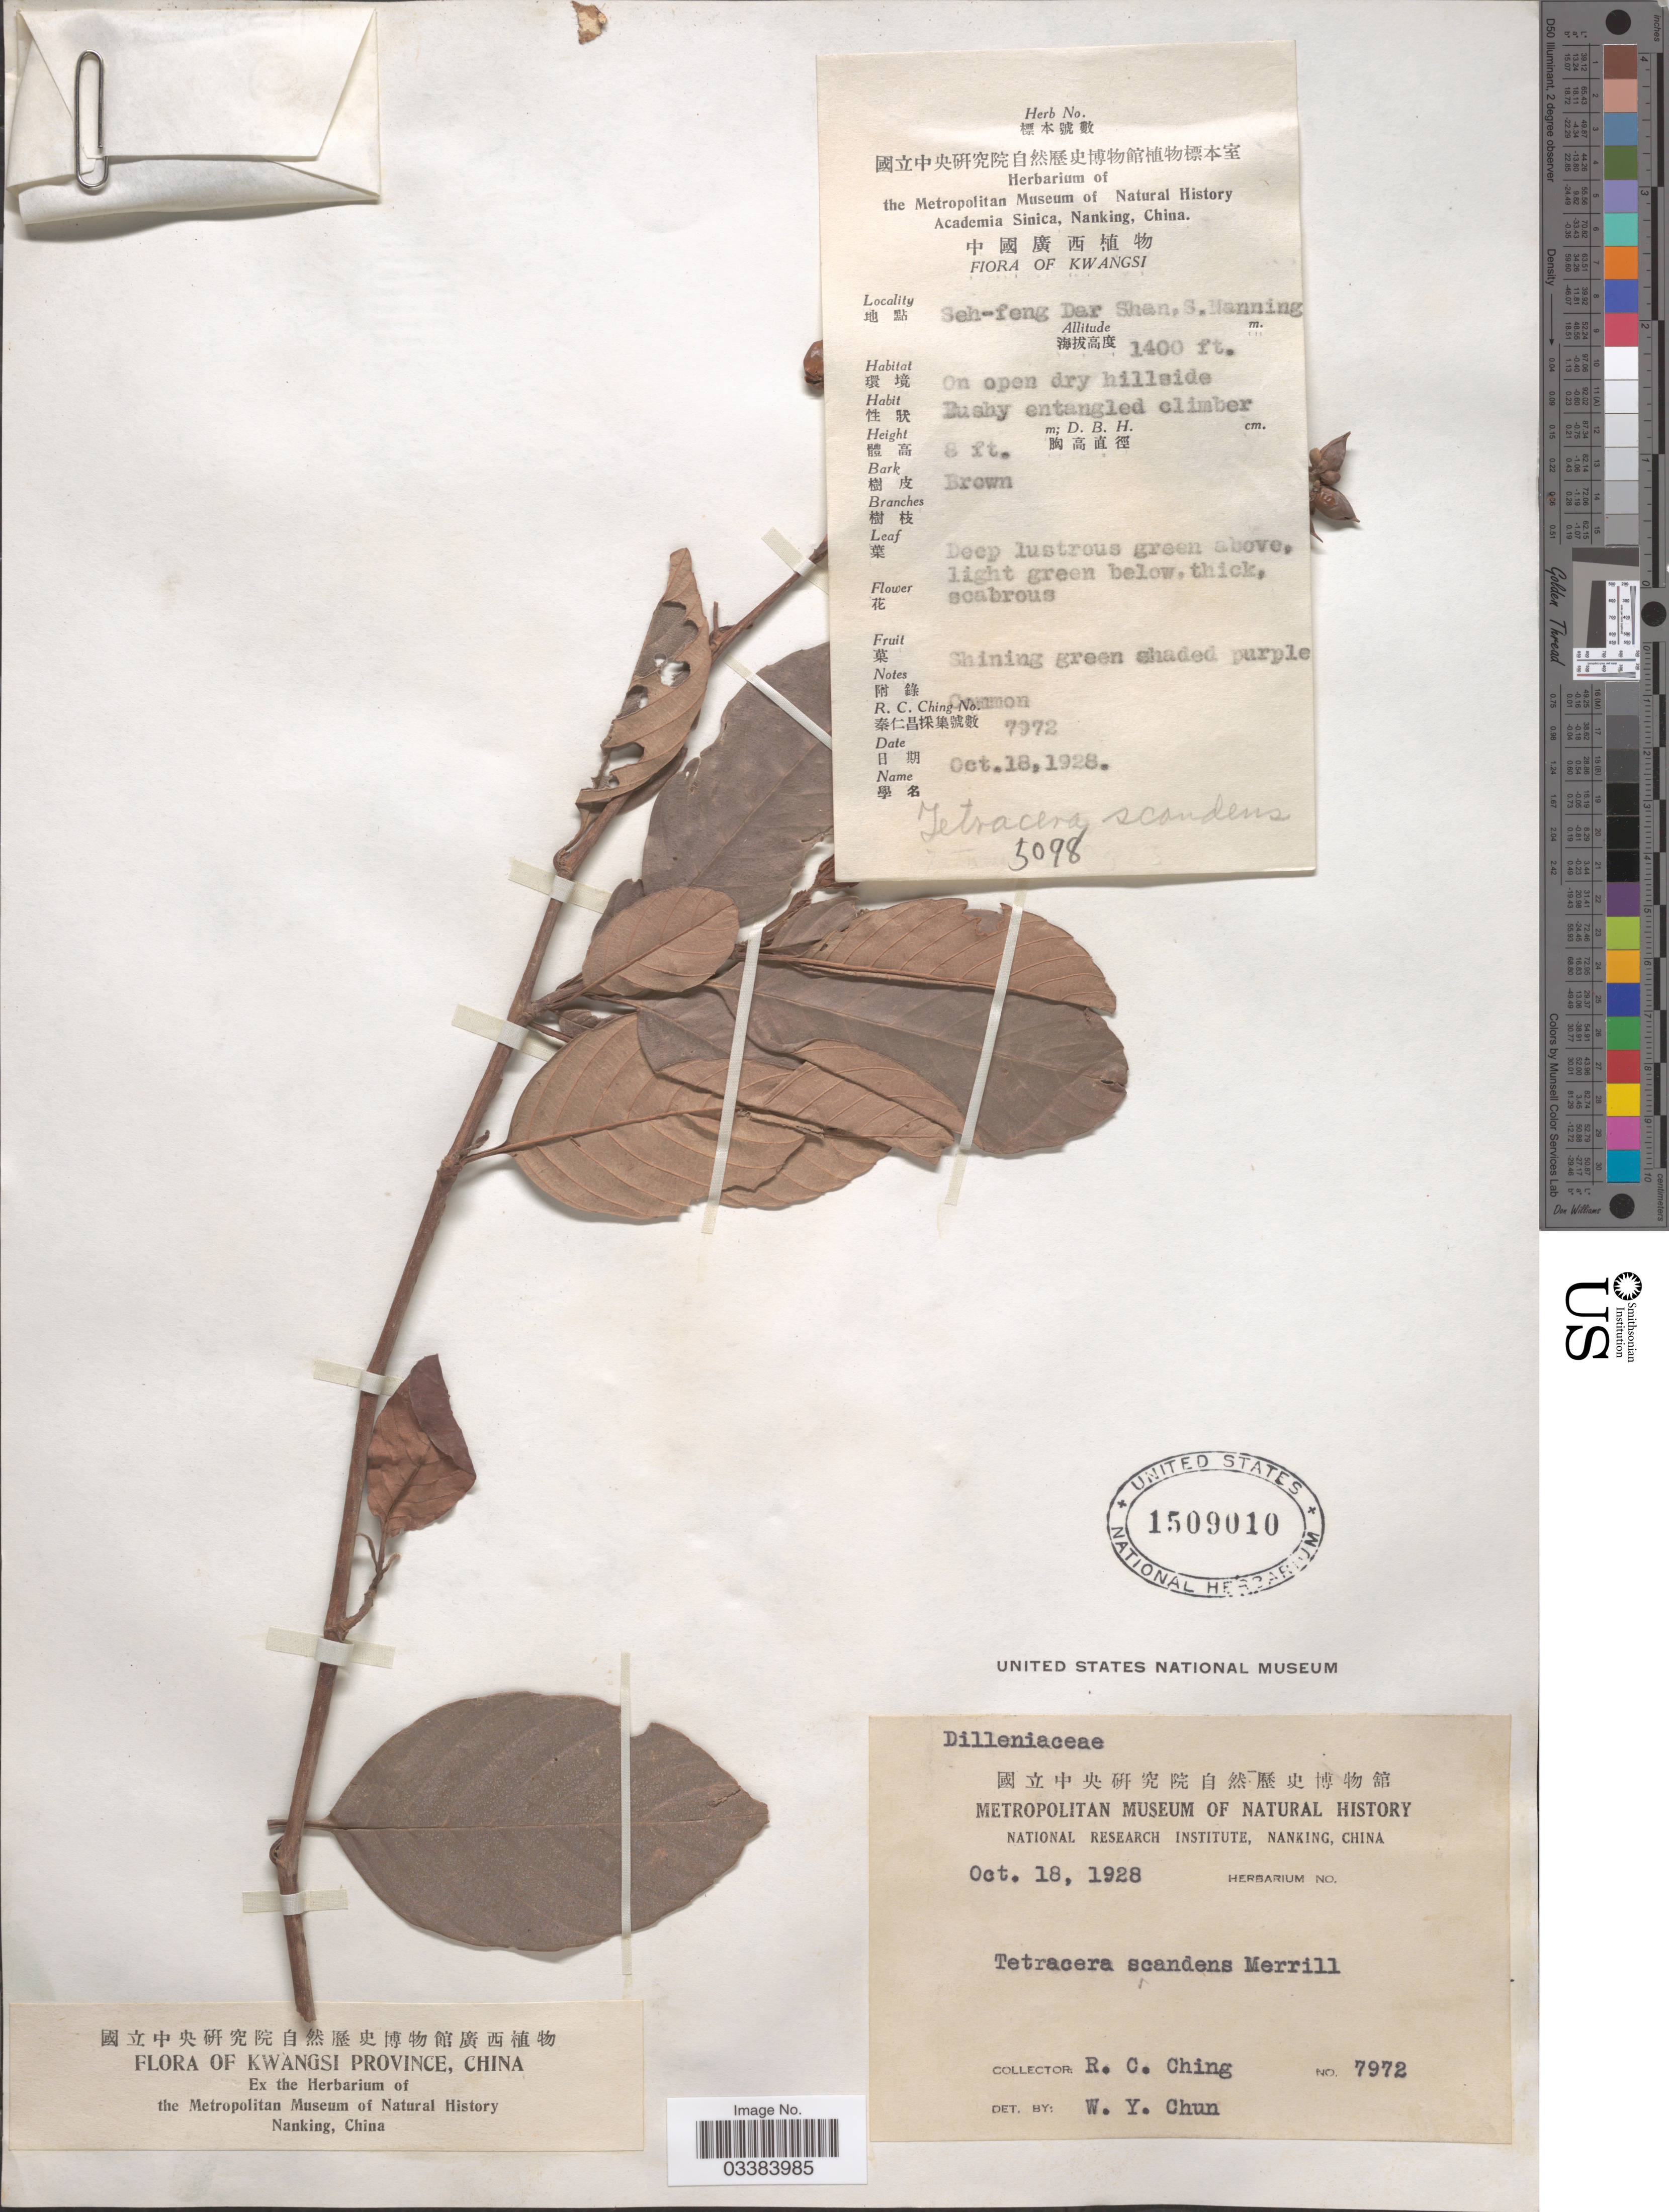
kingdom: Plantae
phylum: Tracheophyta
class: Magnoliopsida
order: Dilleniales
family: Dilleniaceae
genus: Tetracera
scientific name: Tetracera scandens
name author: (L.) Merr.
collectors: R. C. Ching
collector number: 7972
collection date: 1928-10-18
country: China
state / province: Guangxi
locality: Kwangsi. Seh-feng Dar Shan, S. Nanning.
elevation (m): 427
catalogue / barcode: US 1509010